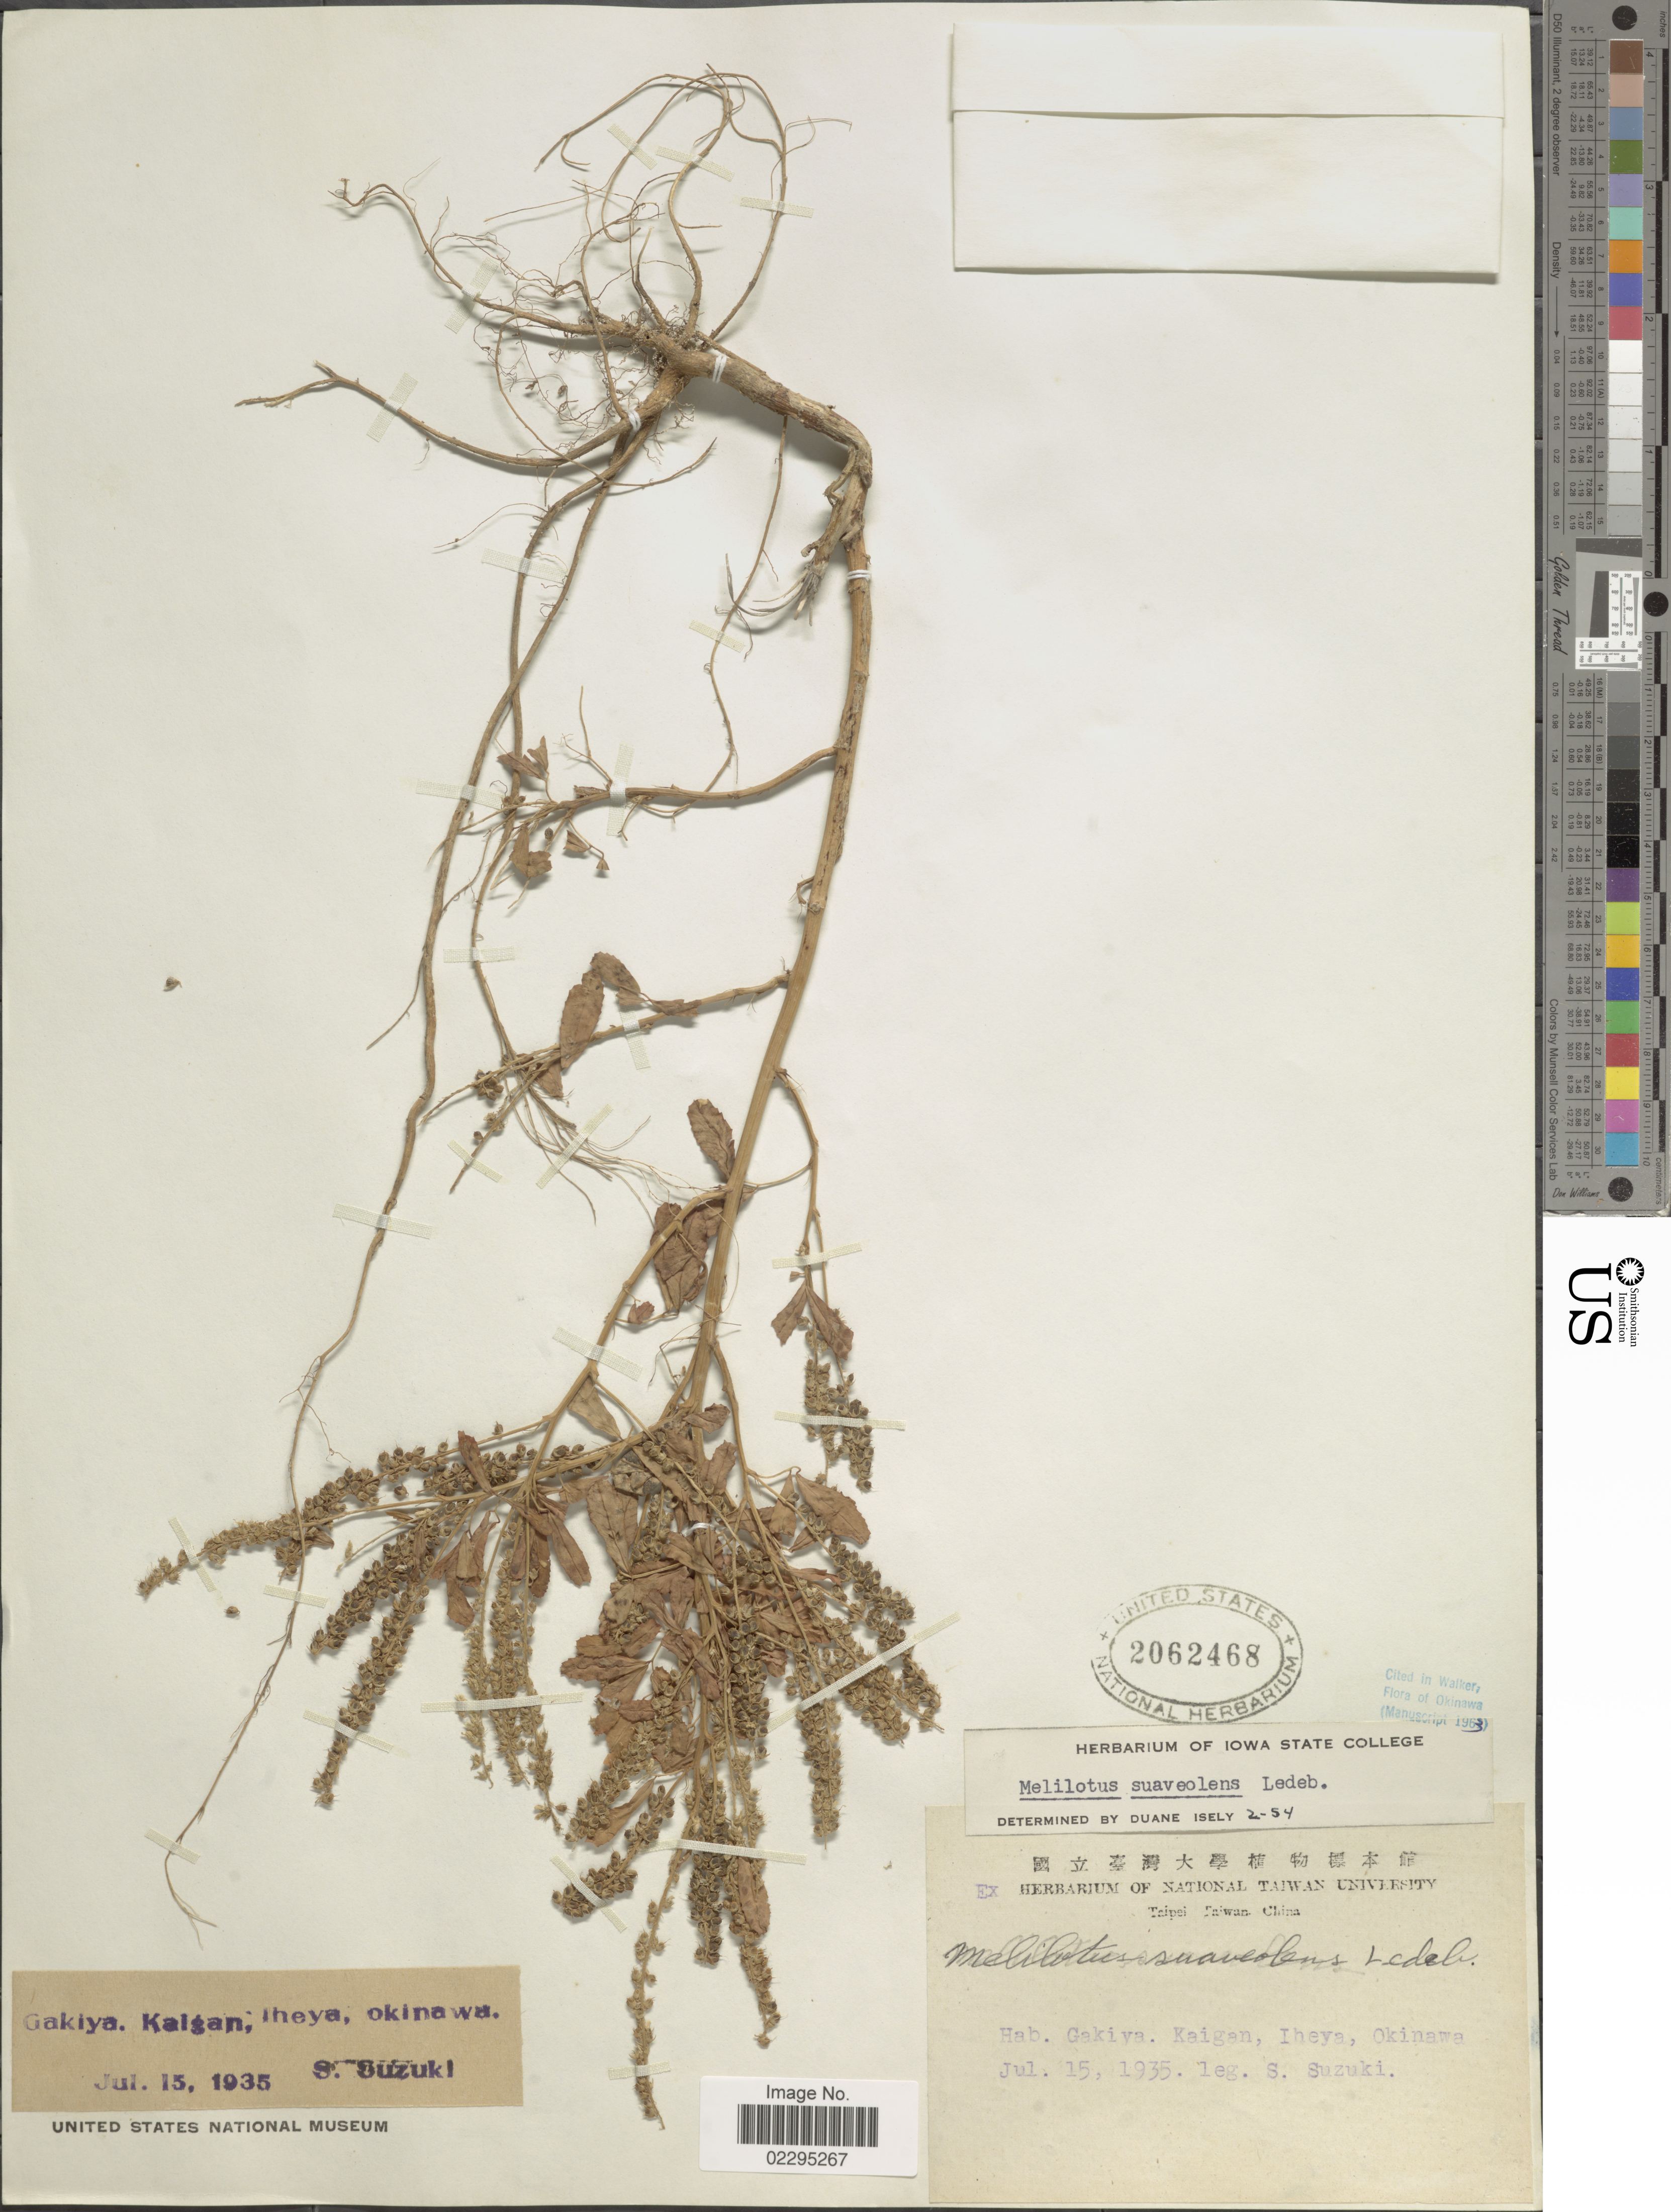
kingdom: Plantae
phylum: Tracheophyta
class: Magnoliopsida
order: Fabales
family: Fabaceae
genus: Melilotus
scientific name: Melilotus suaveolens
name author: Ledeb.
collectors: S. Suzuki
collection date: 1935-07-13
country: Japan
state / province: Okinawa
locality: Gakiya, Kaigan, Iheya, Okinawa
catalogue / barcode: US 2062468